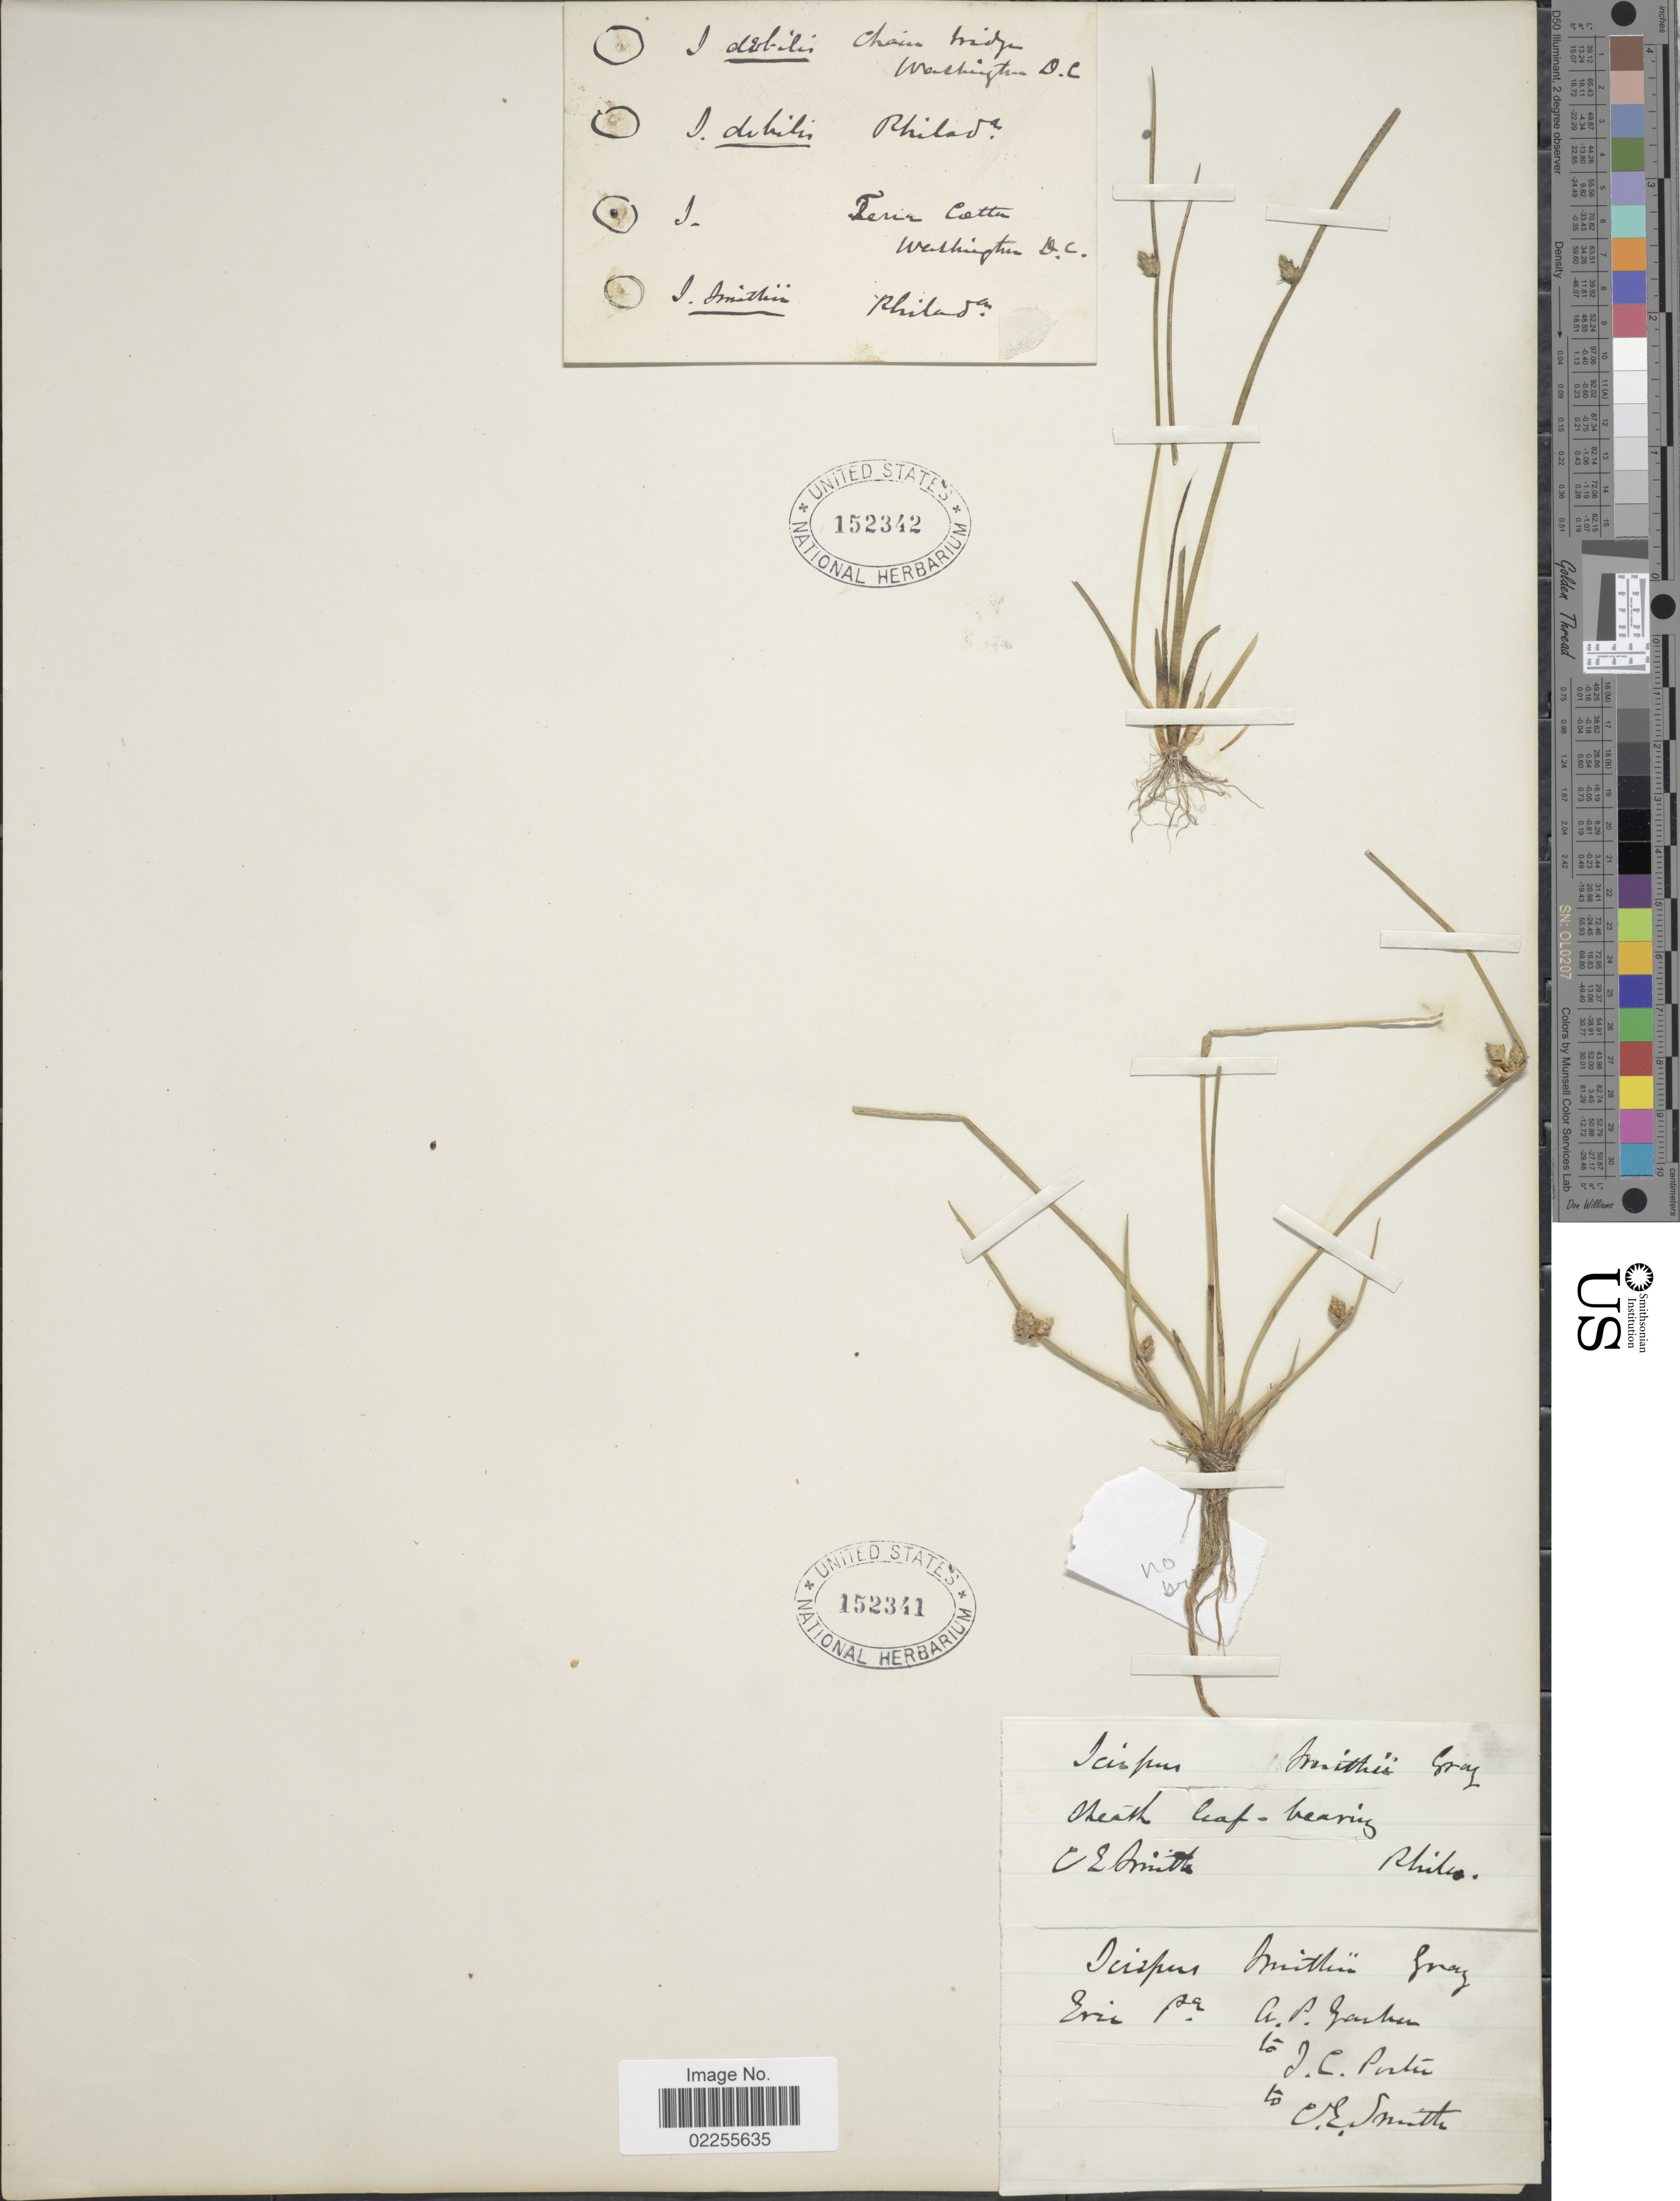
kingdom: Plantae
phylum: Tracheophyta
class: Liliopsida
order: Poales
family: Cyperaceae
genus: Schoenoplectus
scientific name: Schoenoplectus smithii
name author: (A. Gray) Soják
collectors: C. E. Smith Jr.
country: United States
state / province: Pennsylvania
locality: Philadelphia, Heath leaf-bearing.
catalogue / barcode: US 152342-2